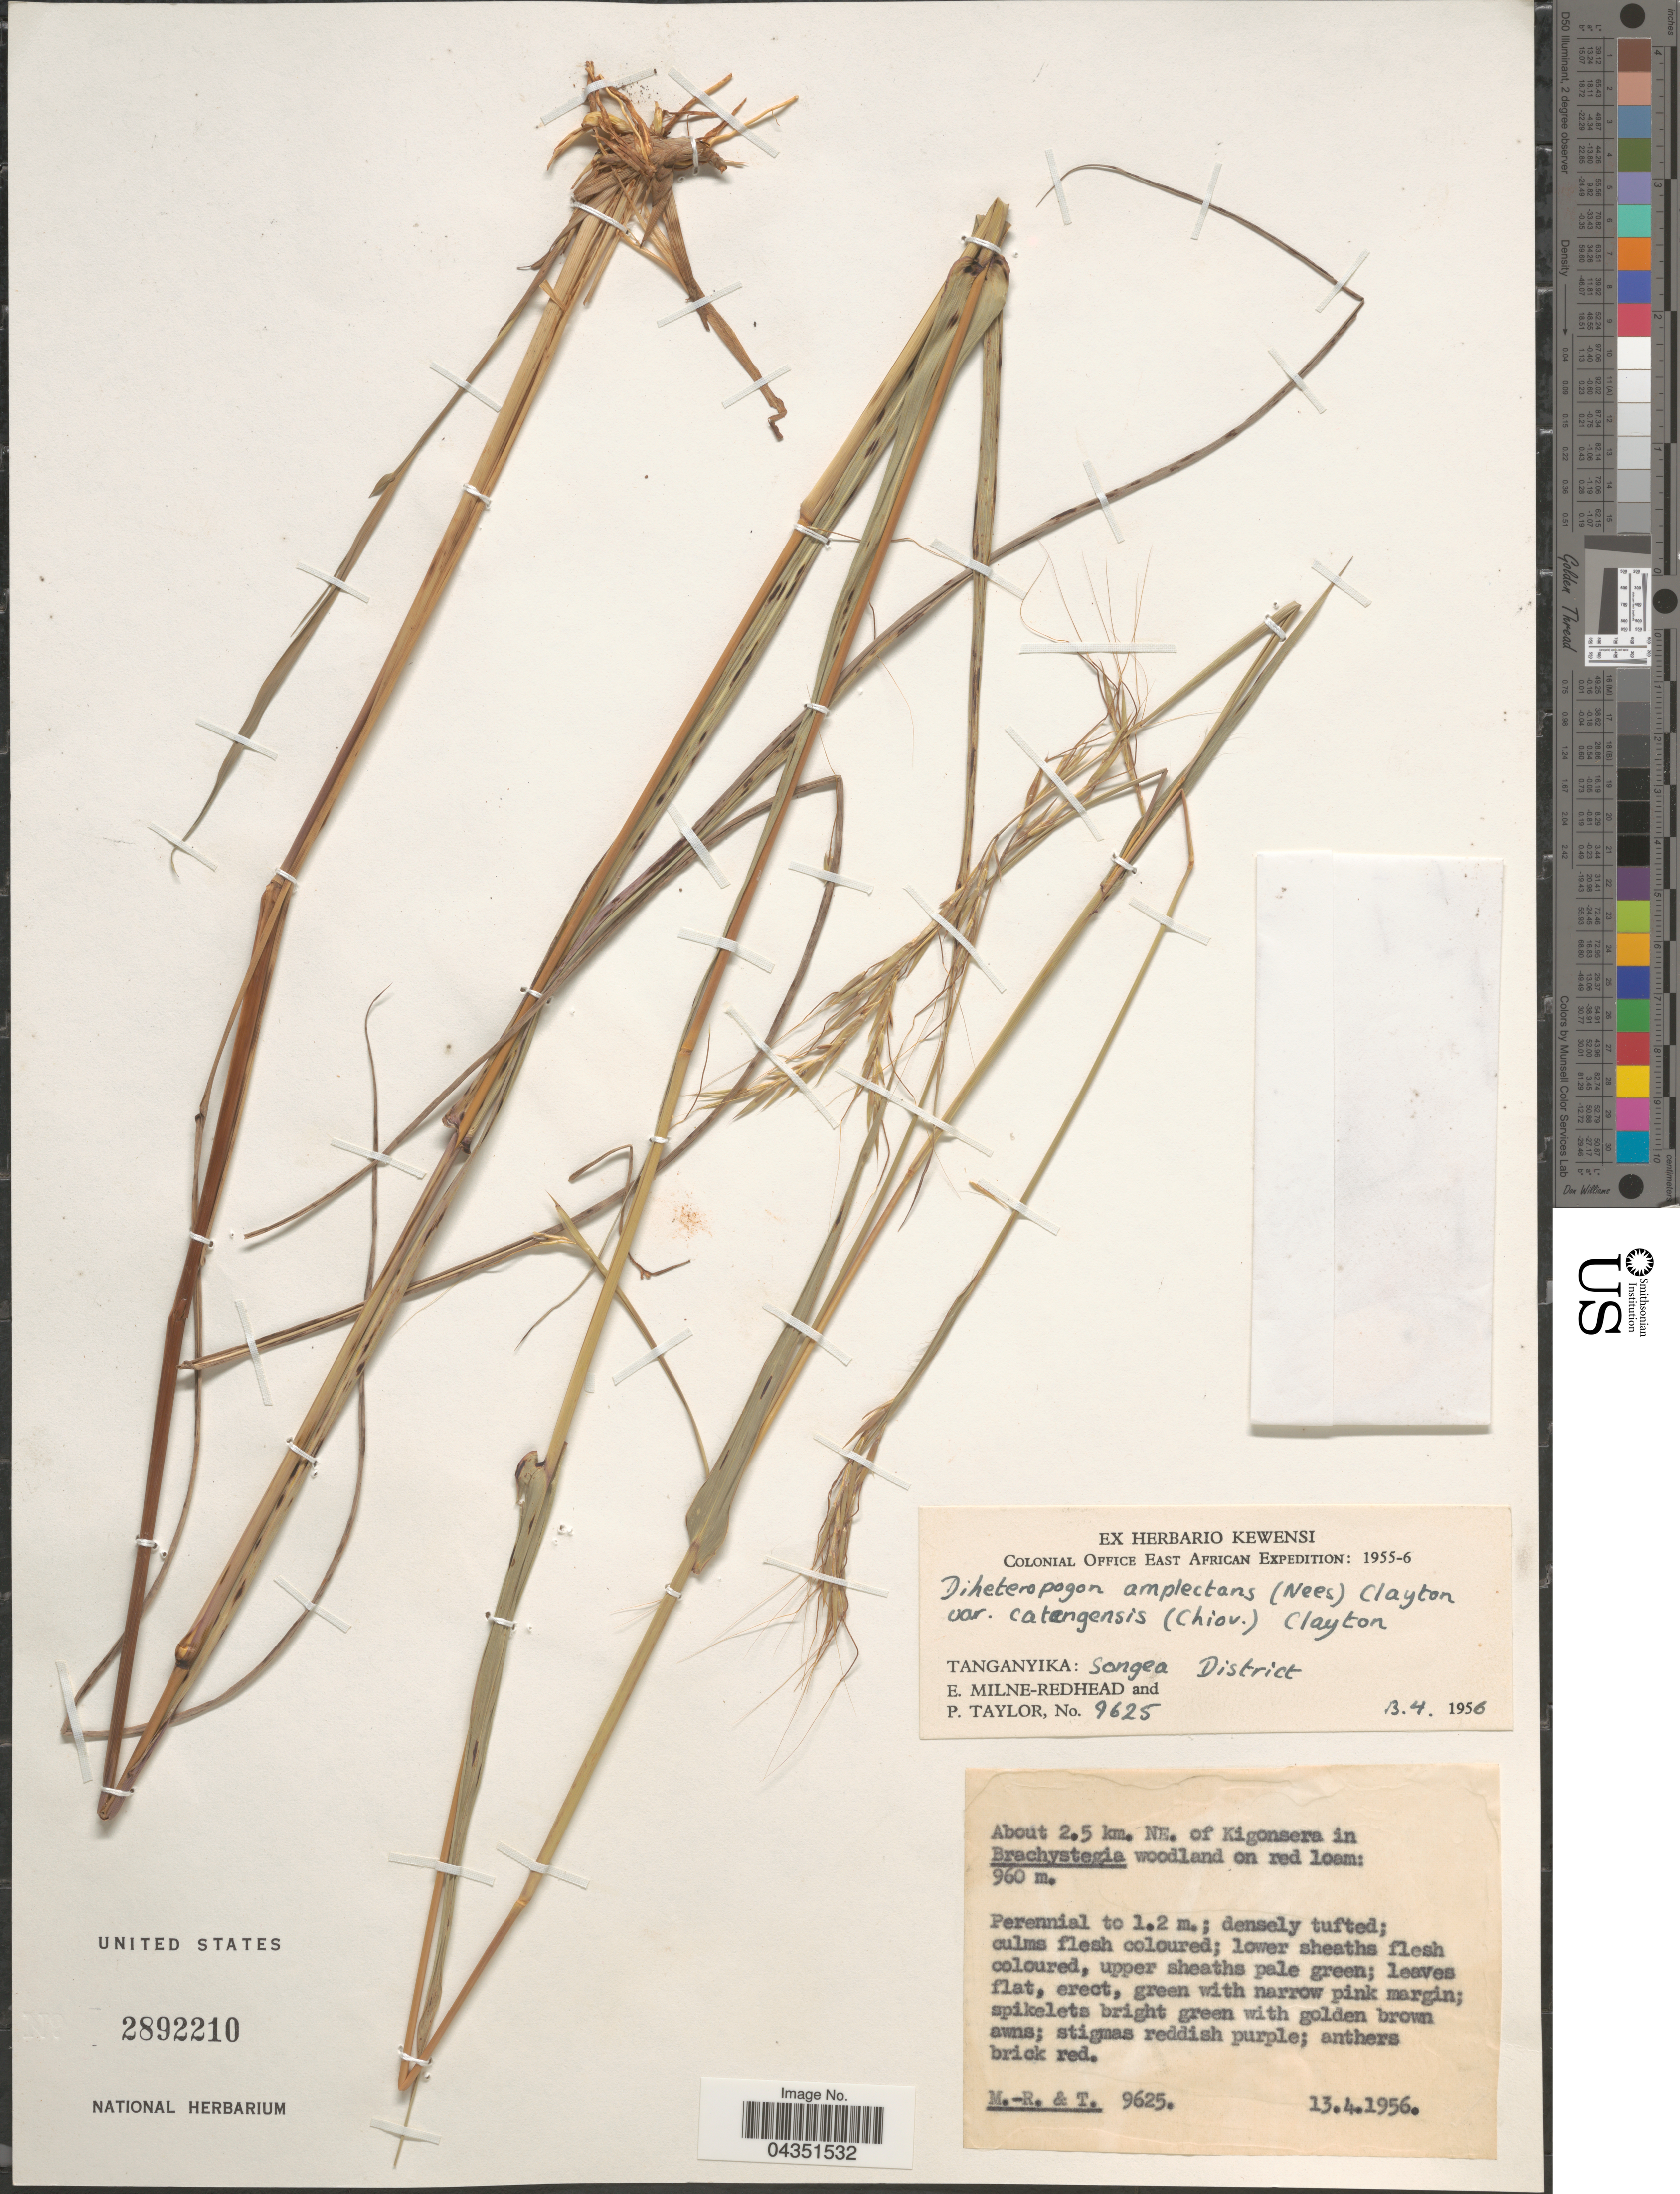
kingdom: Plantae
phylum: Tracheophyta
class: Liliopsida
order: Poales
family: Poaceae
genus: Diheteropogon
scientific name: Diheteropogon catangensis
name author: (Nees) Clayton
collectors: E. W. Milne-Redhead & P. Taylor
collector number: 9625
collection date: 1956-04-13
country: Tanzania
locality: Colonial Office East African Expedition: 1955-6. Tanganyika: Songea District. About 2.5 km. NE. of Kigonsera.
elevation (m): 960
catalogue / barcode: US 2892210